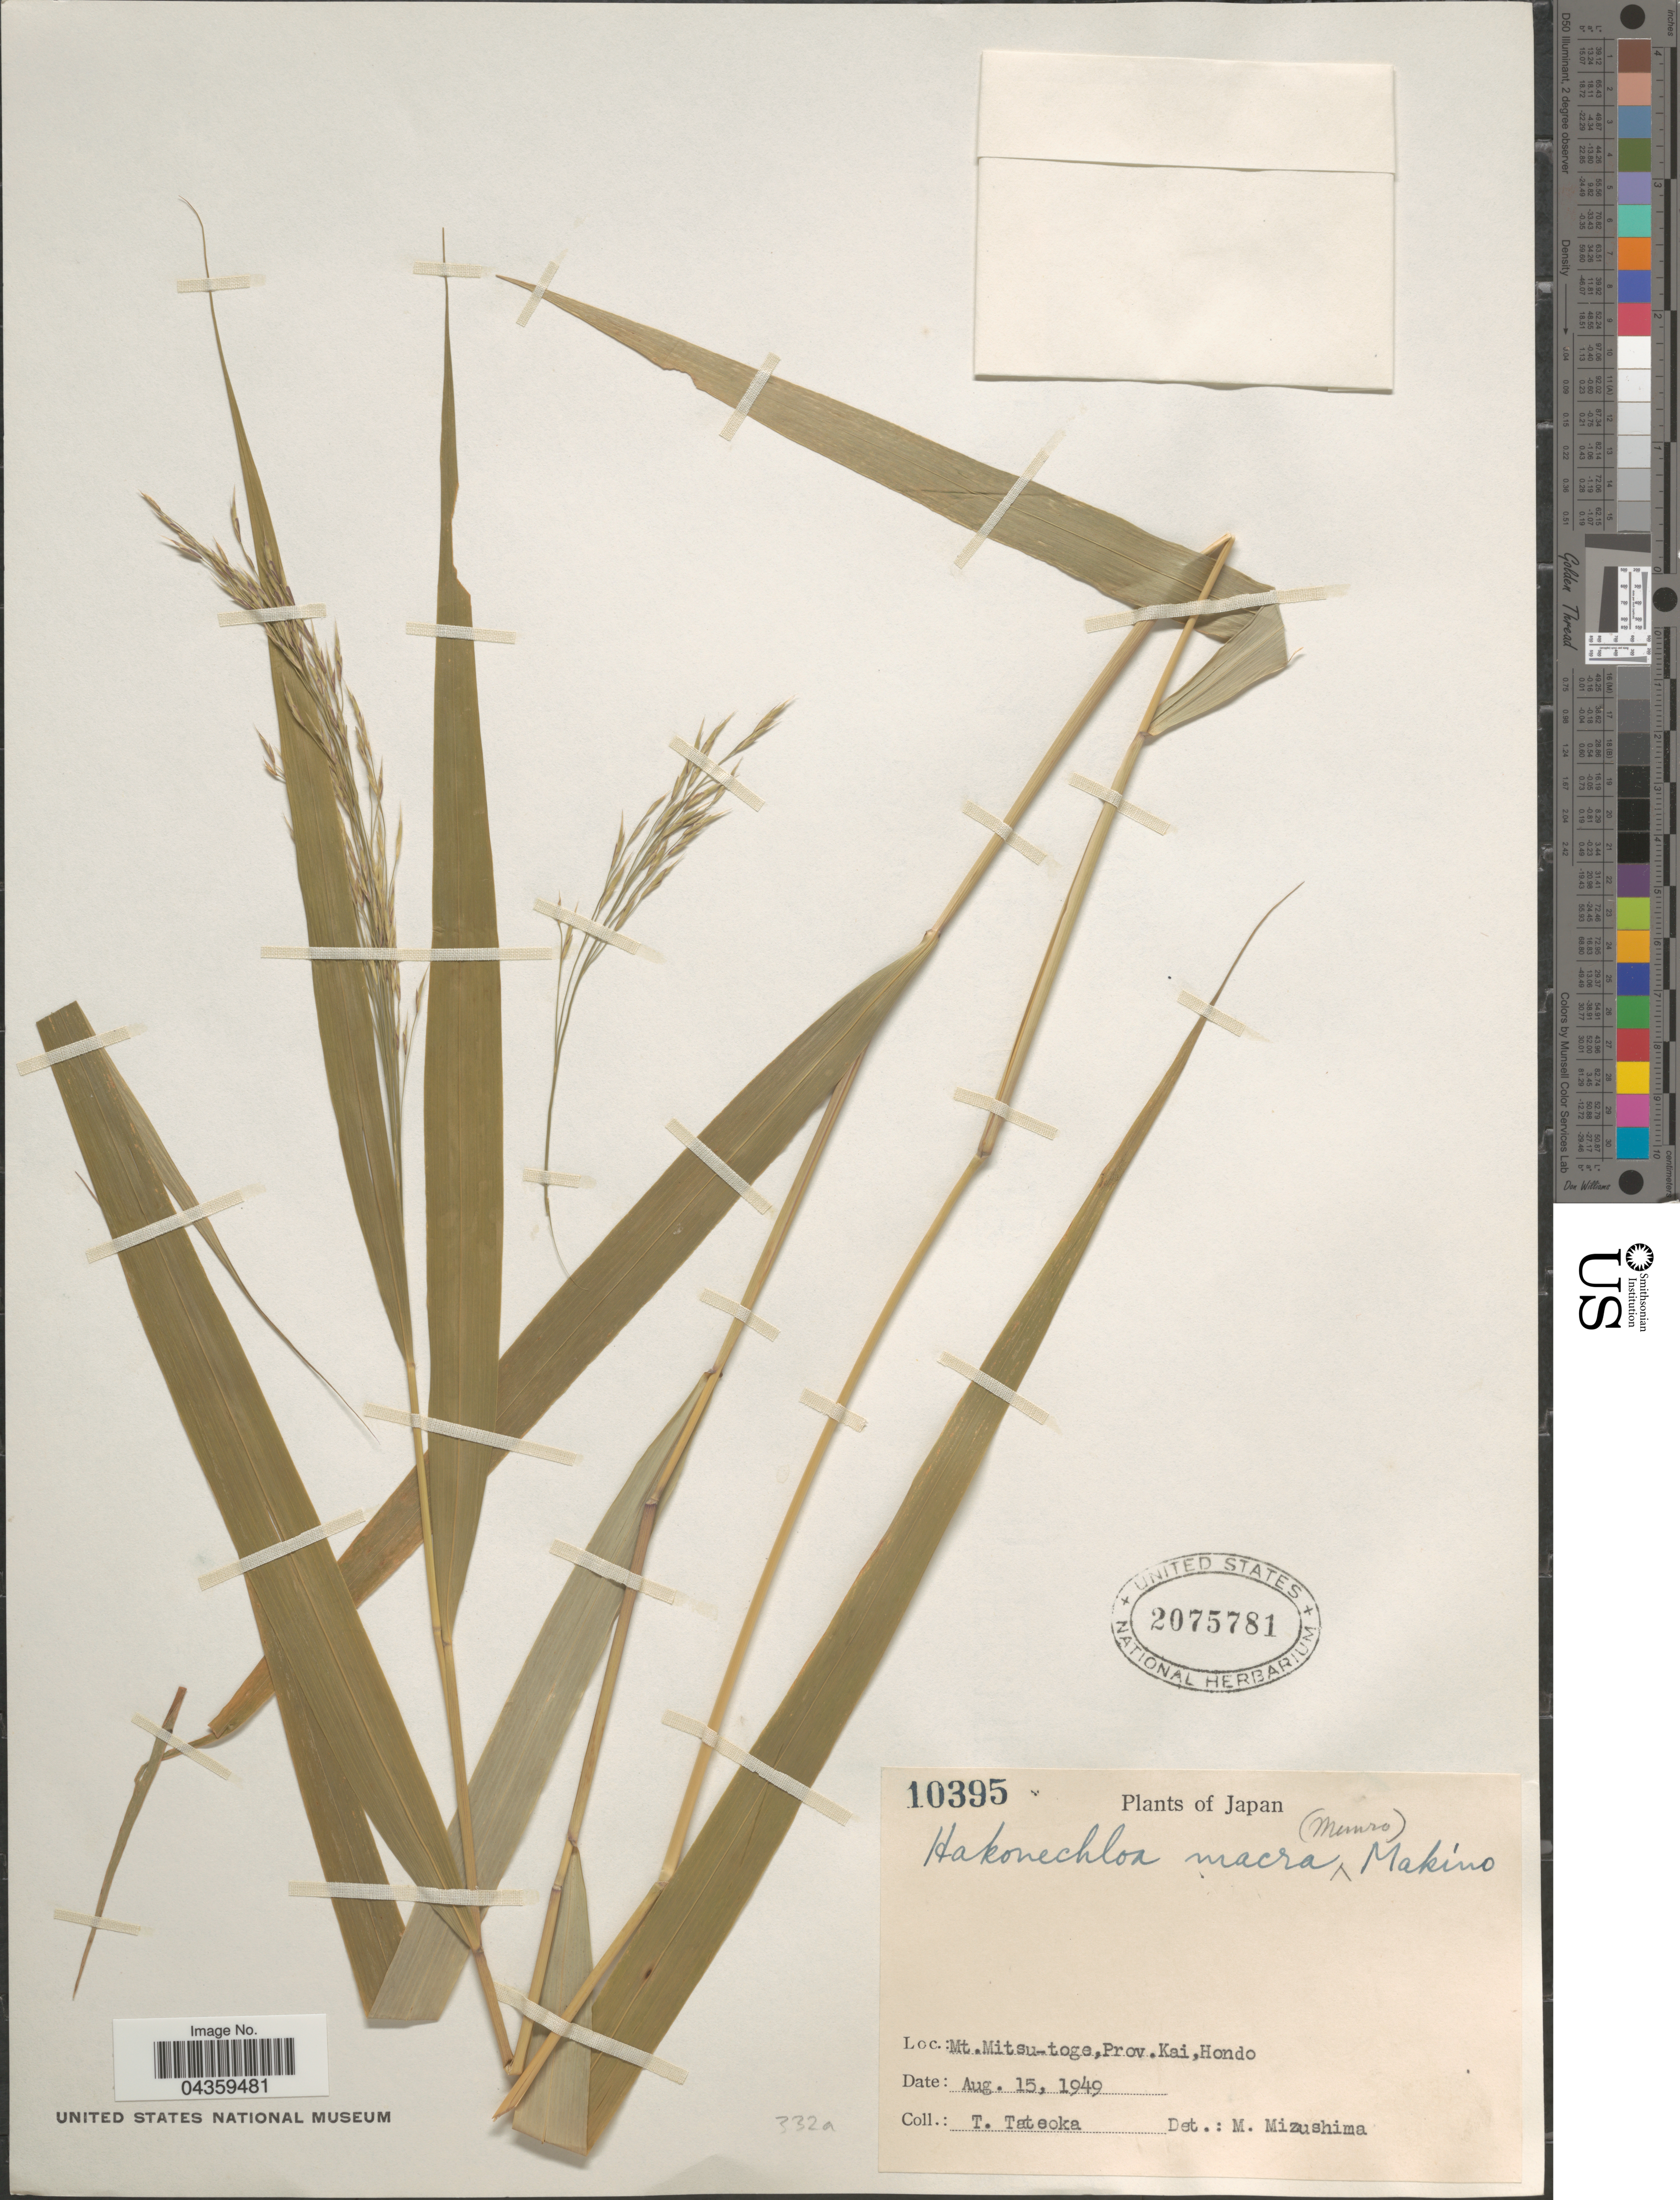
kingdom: Plantae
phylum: Tracheophyta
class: Liliopsida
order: Poales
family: Poaceae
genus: Hakonechloa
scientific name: Hakonechloa macra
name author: (Munro) Honda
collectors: T. Teteoka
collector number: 10395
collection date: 1949-08-15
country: Japan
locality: Mt.Mitsu-toge,Prov.Kai,Hondo.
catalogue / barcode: US 2075781